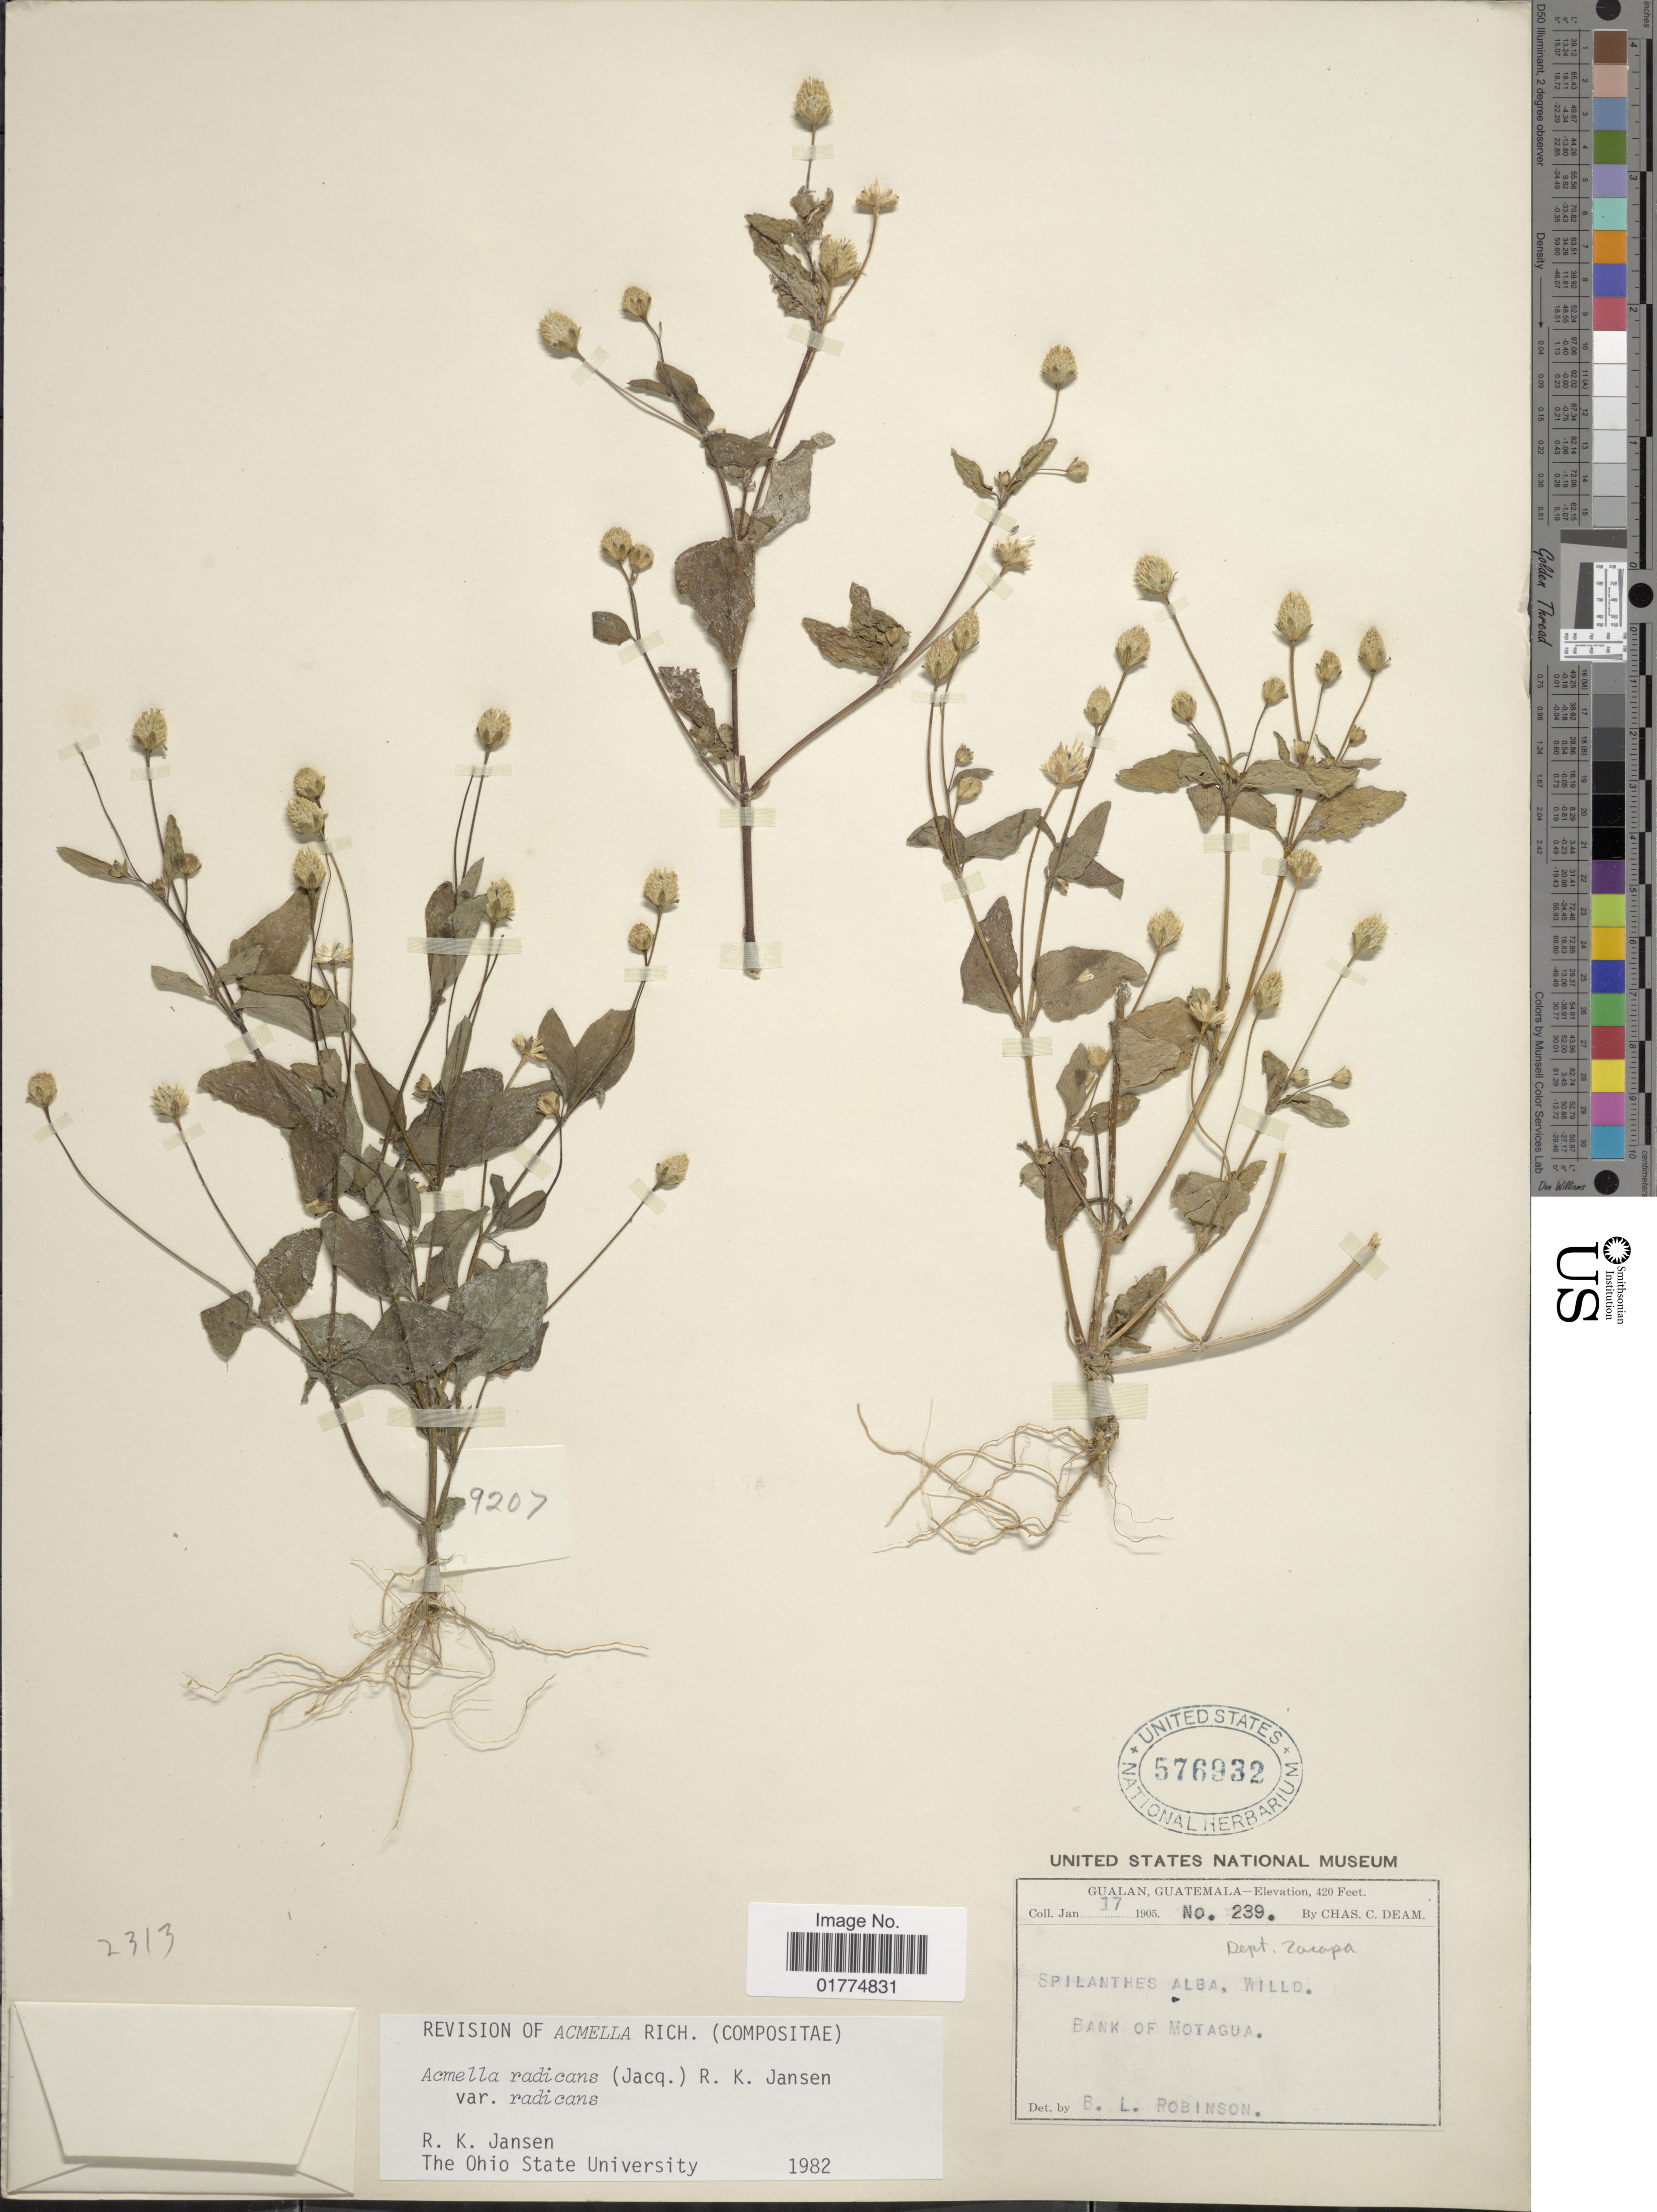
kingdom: Plantae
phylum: Tracheophyta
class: Magnoliopsida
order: Asterales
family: Asteraceae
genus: Acmella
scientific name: Acmella radicans var. radicans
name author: (Jacq.) R.K. Jansen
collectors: C. C. Deam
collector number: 239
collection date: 1905-01-17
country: Guatemala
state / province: Guatemala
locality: Gualan, Guatemala. Bank of Motagua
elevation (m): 128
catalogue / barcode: US 576932